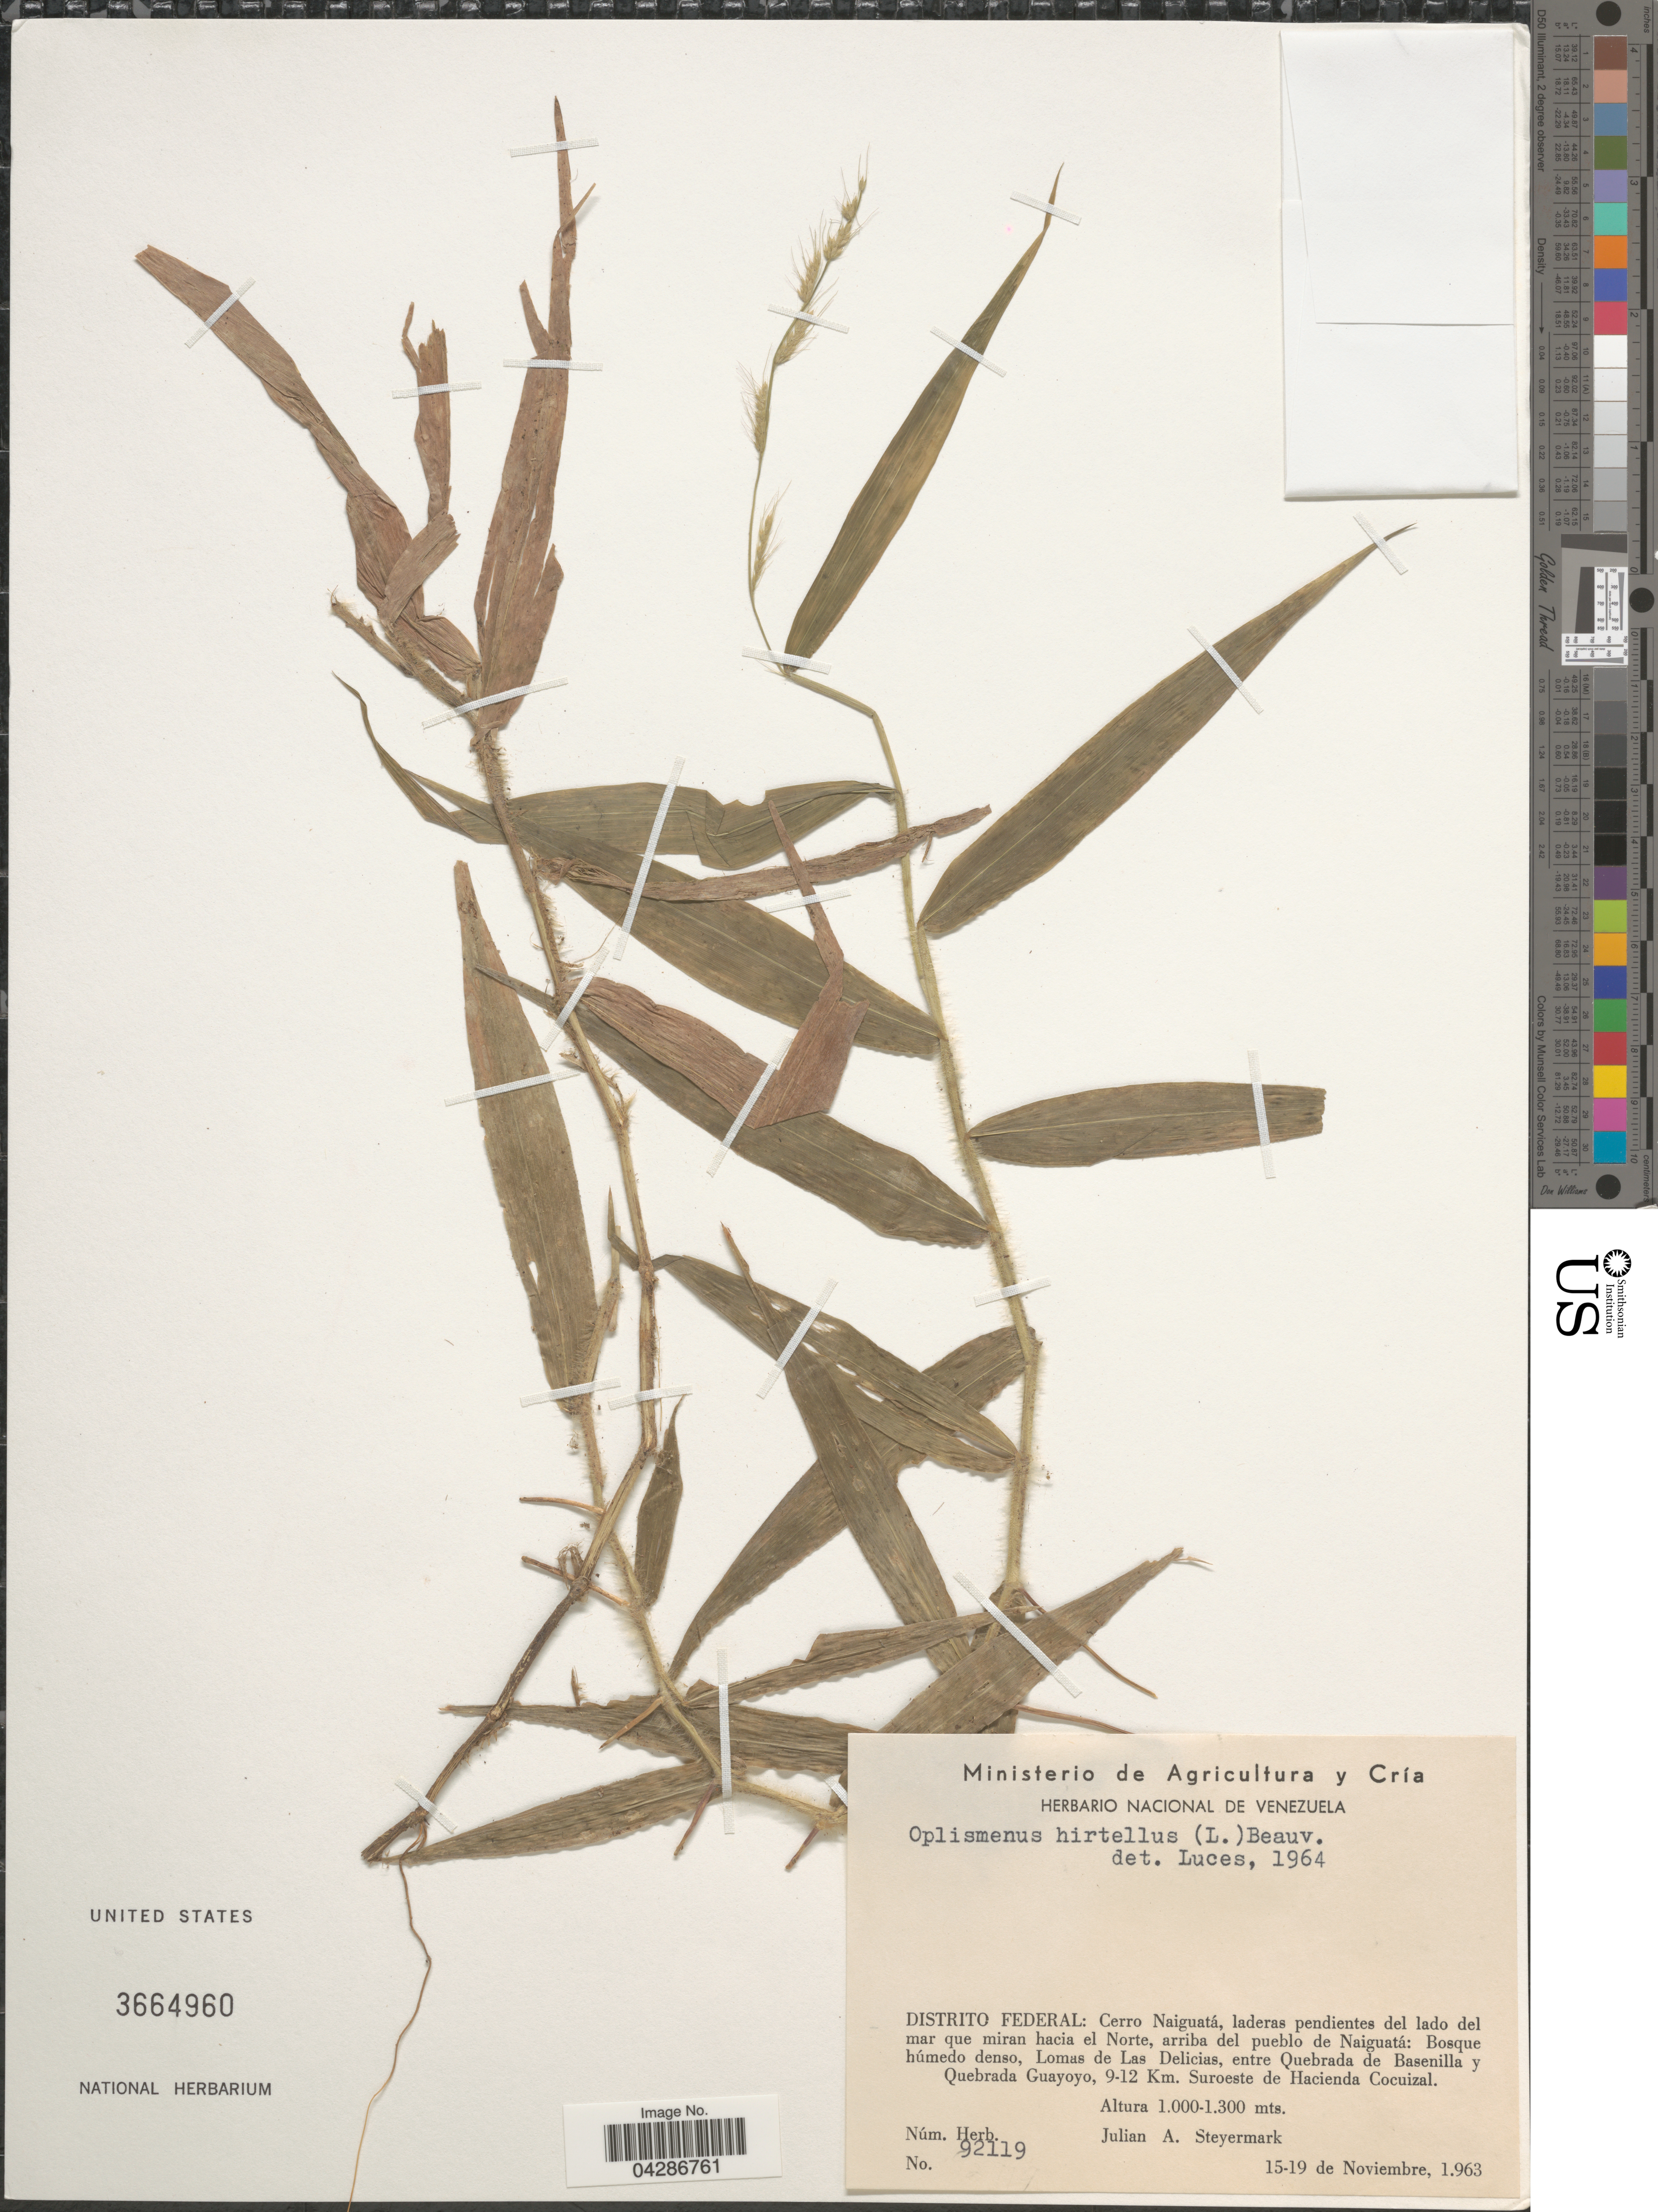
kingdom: Plantae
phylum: Tracheophyta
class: Liliopsida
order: Poales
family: Poaceae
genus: Oplismenus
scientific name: Oplismenus hirtellus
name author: (L.) P. Beauv.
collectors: J. Steyermark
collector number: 92119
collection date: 1963-11-15/1963-11-19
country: Venezuela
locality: Distrito Federal: Cerro Naiguatá, laderas pendientes del lado del mar que miran hacia el Norte, arriba del pueblo de Naiguatá: Bosque húmedo denso, Lomas de Las Delicias, entre Quebrada de Basenilla y Quebrada Guayoyo, 9-12 Km. Suroeste de Hacienda Cocuizal.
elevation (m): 1000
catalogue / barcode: US 3664960